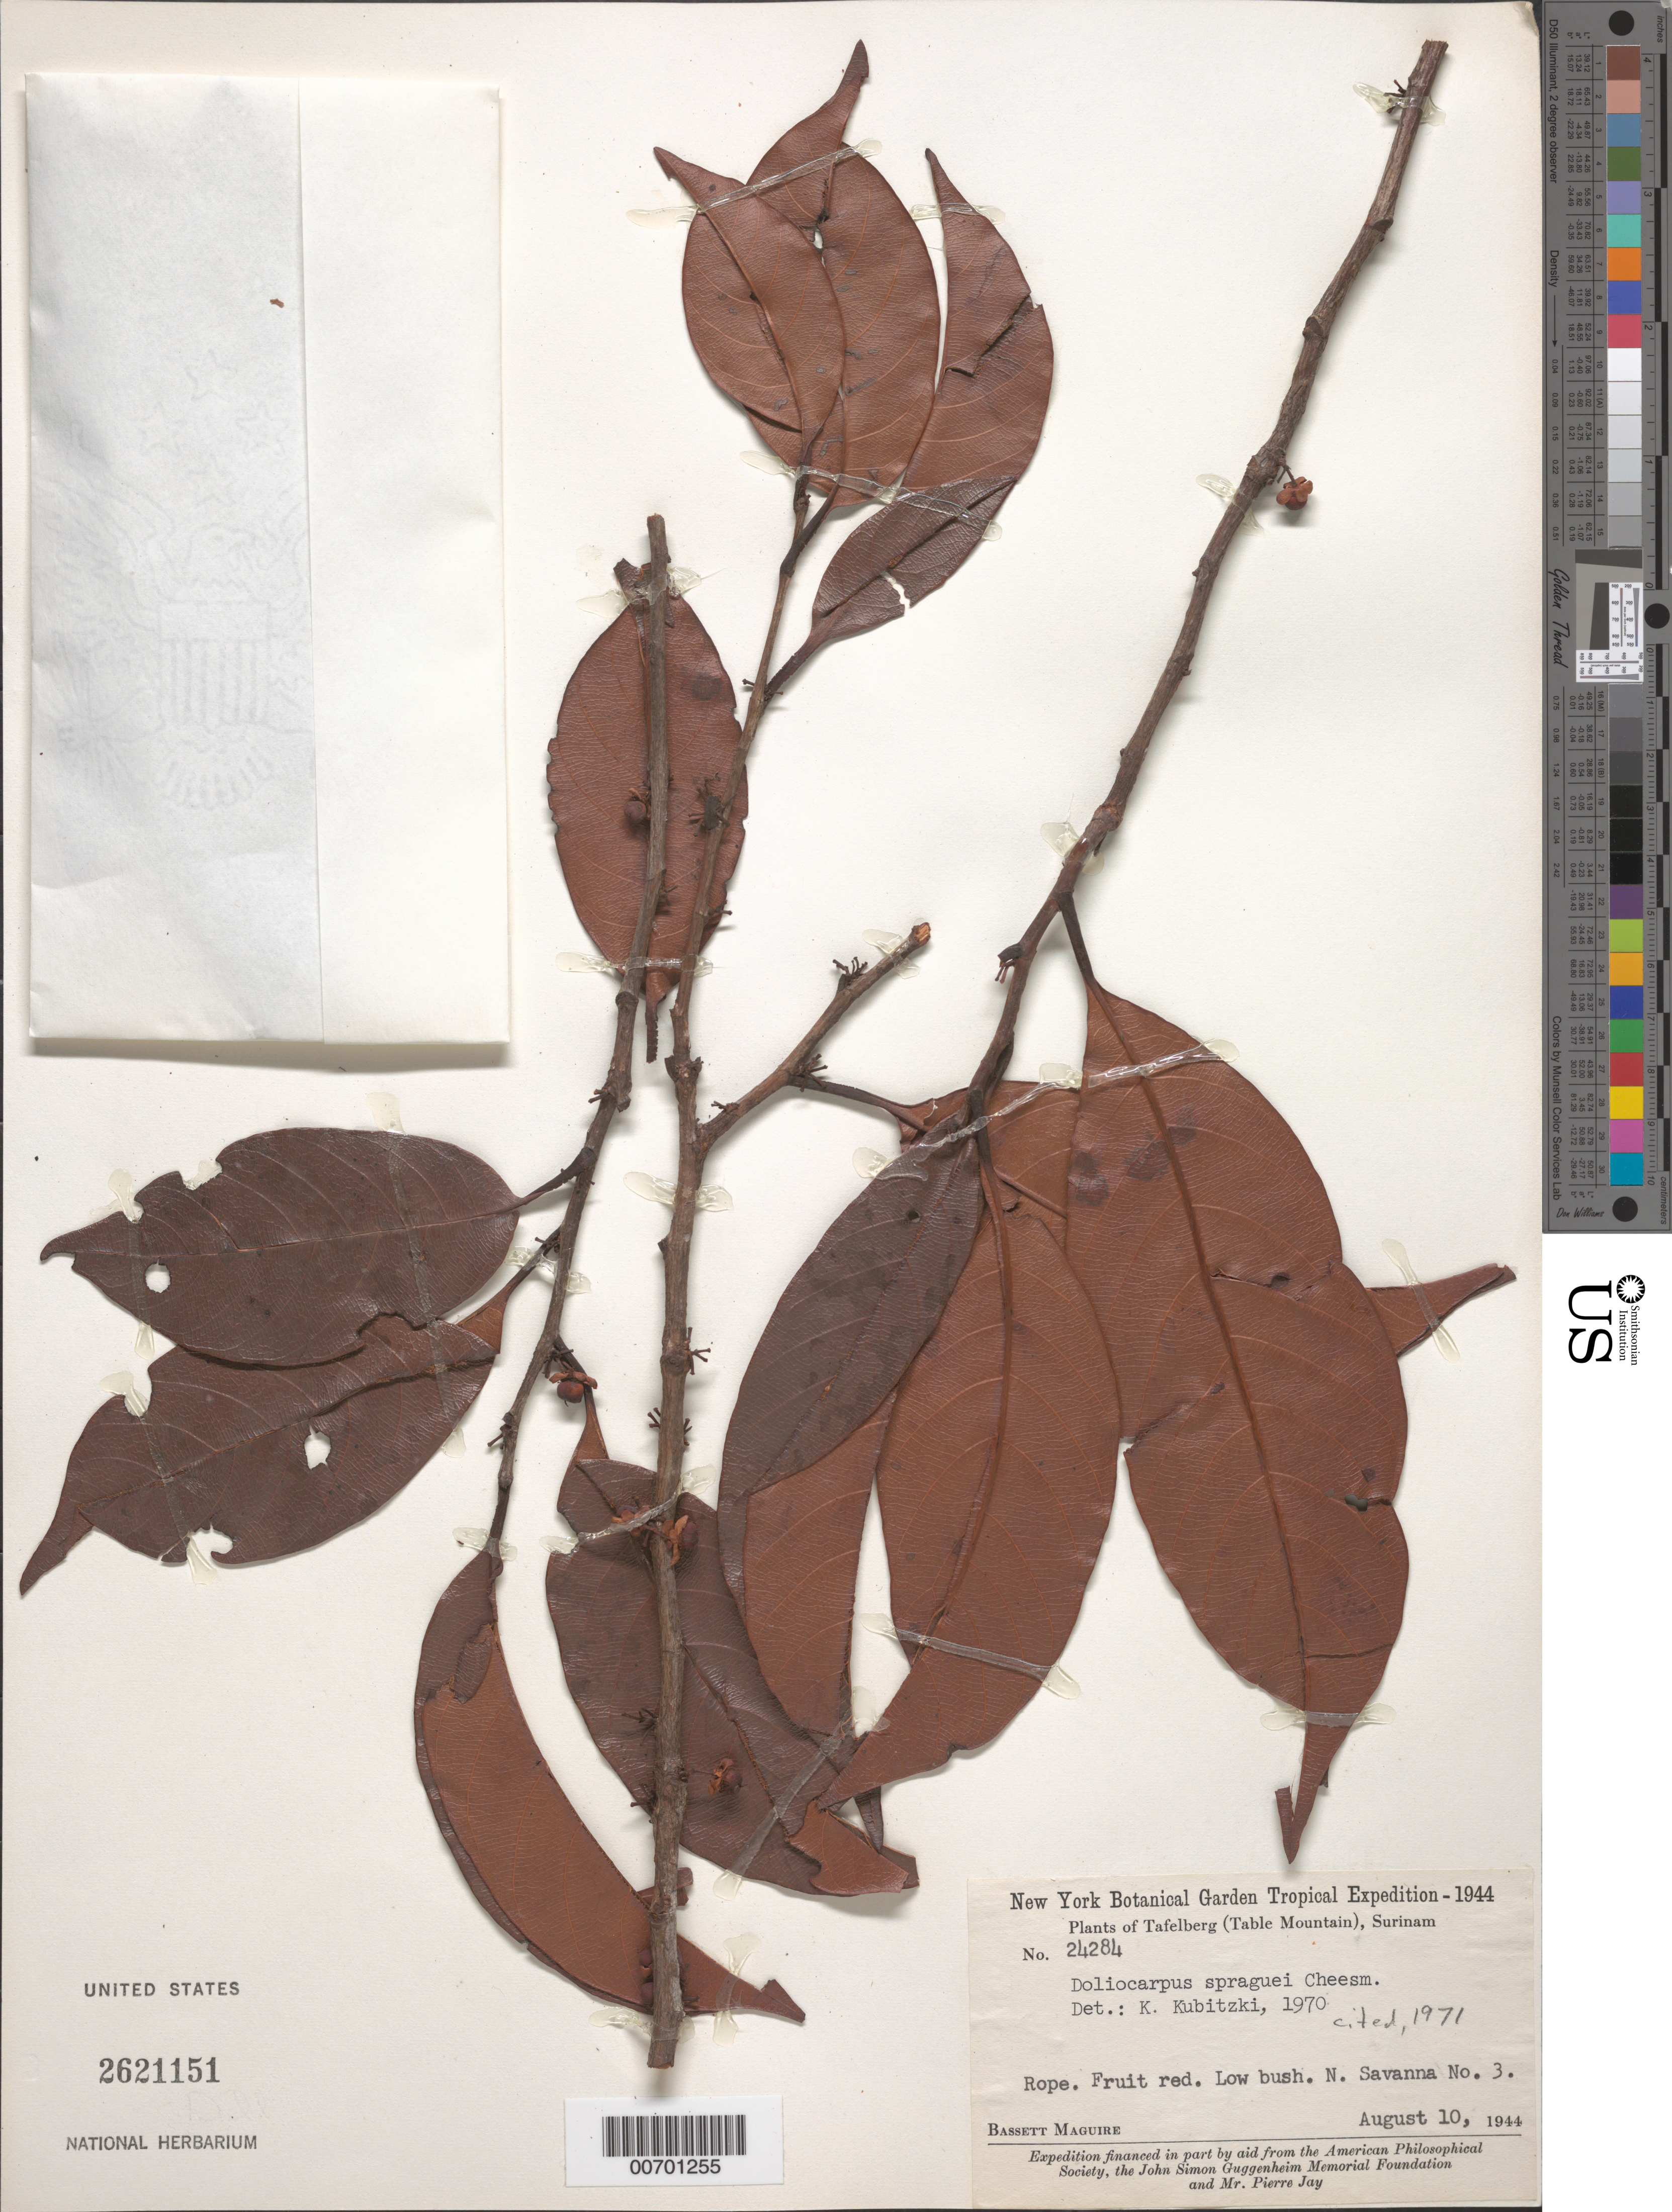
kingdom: Plantae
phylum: Tracheophyta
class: Magnoliopsida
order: Dilleniales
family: Dilleniaceae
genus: Doliocarpus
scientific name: Doliocarpus spraguei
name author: Cheesman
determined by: Kubitzki, Klaus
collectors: B. Maguire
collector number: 24284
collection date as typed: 10-Aug-44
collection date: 1944-08-10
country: Suriname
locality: Tafelberg (Table Mountain), Savanna III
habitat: Rope. Fruit red. Low bush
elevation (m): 565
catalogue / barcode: US 2621151